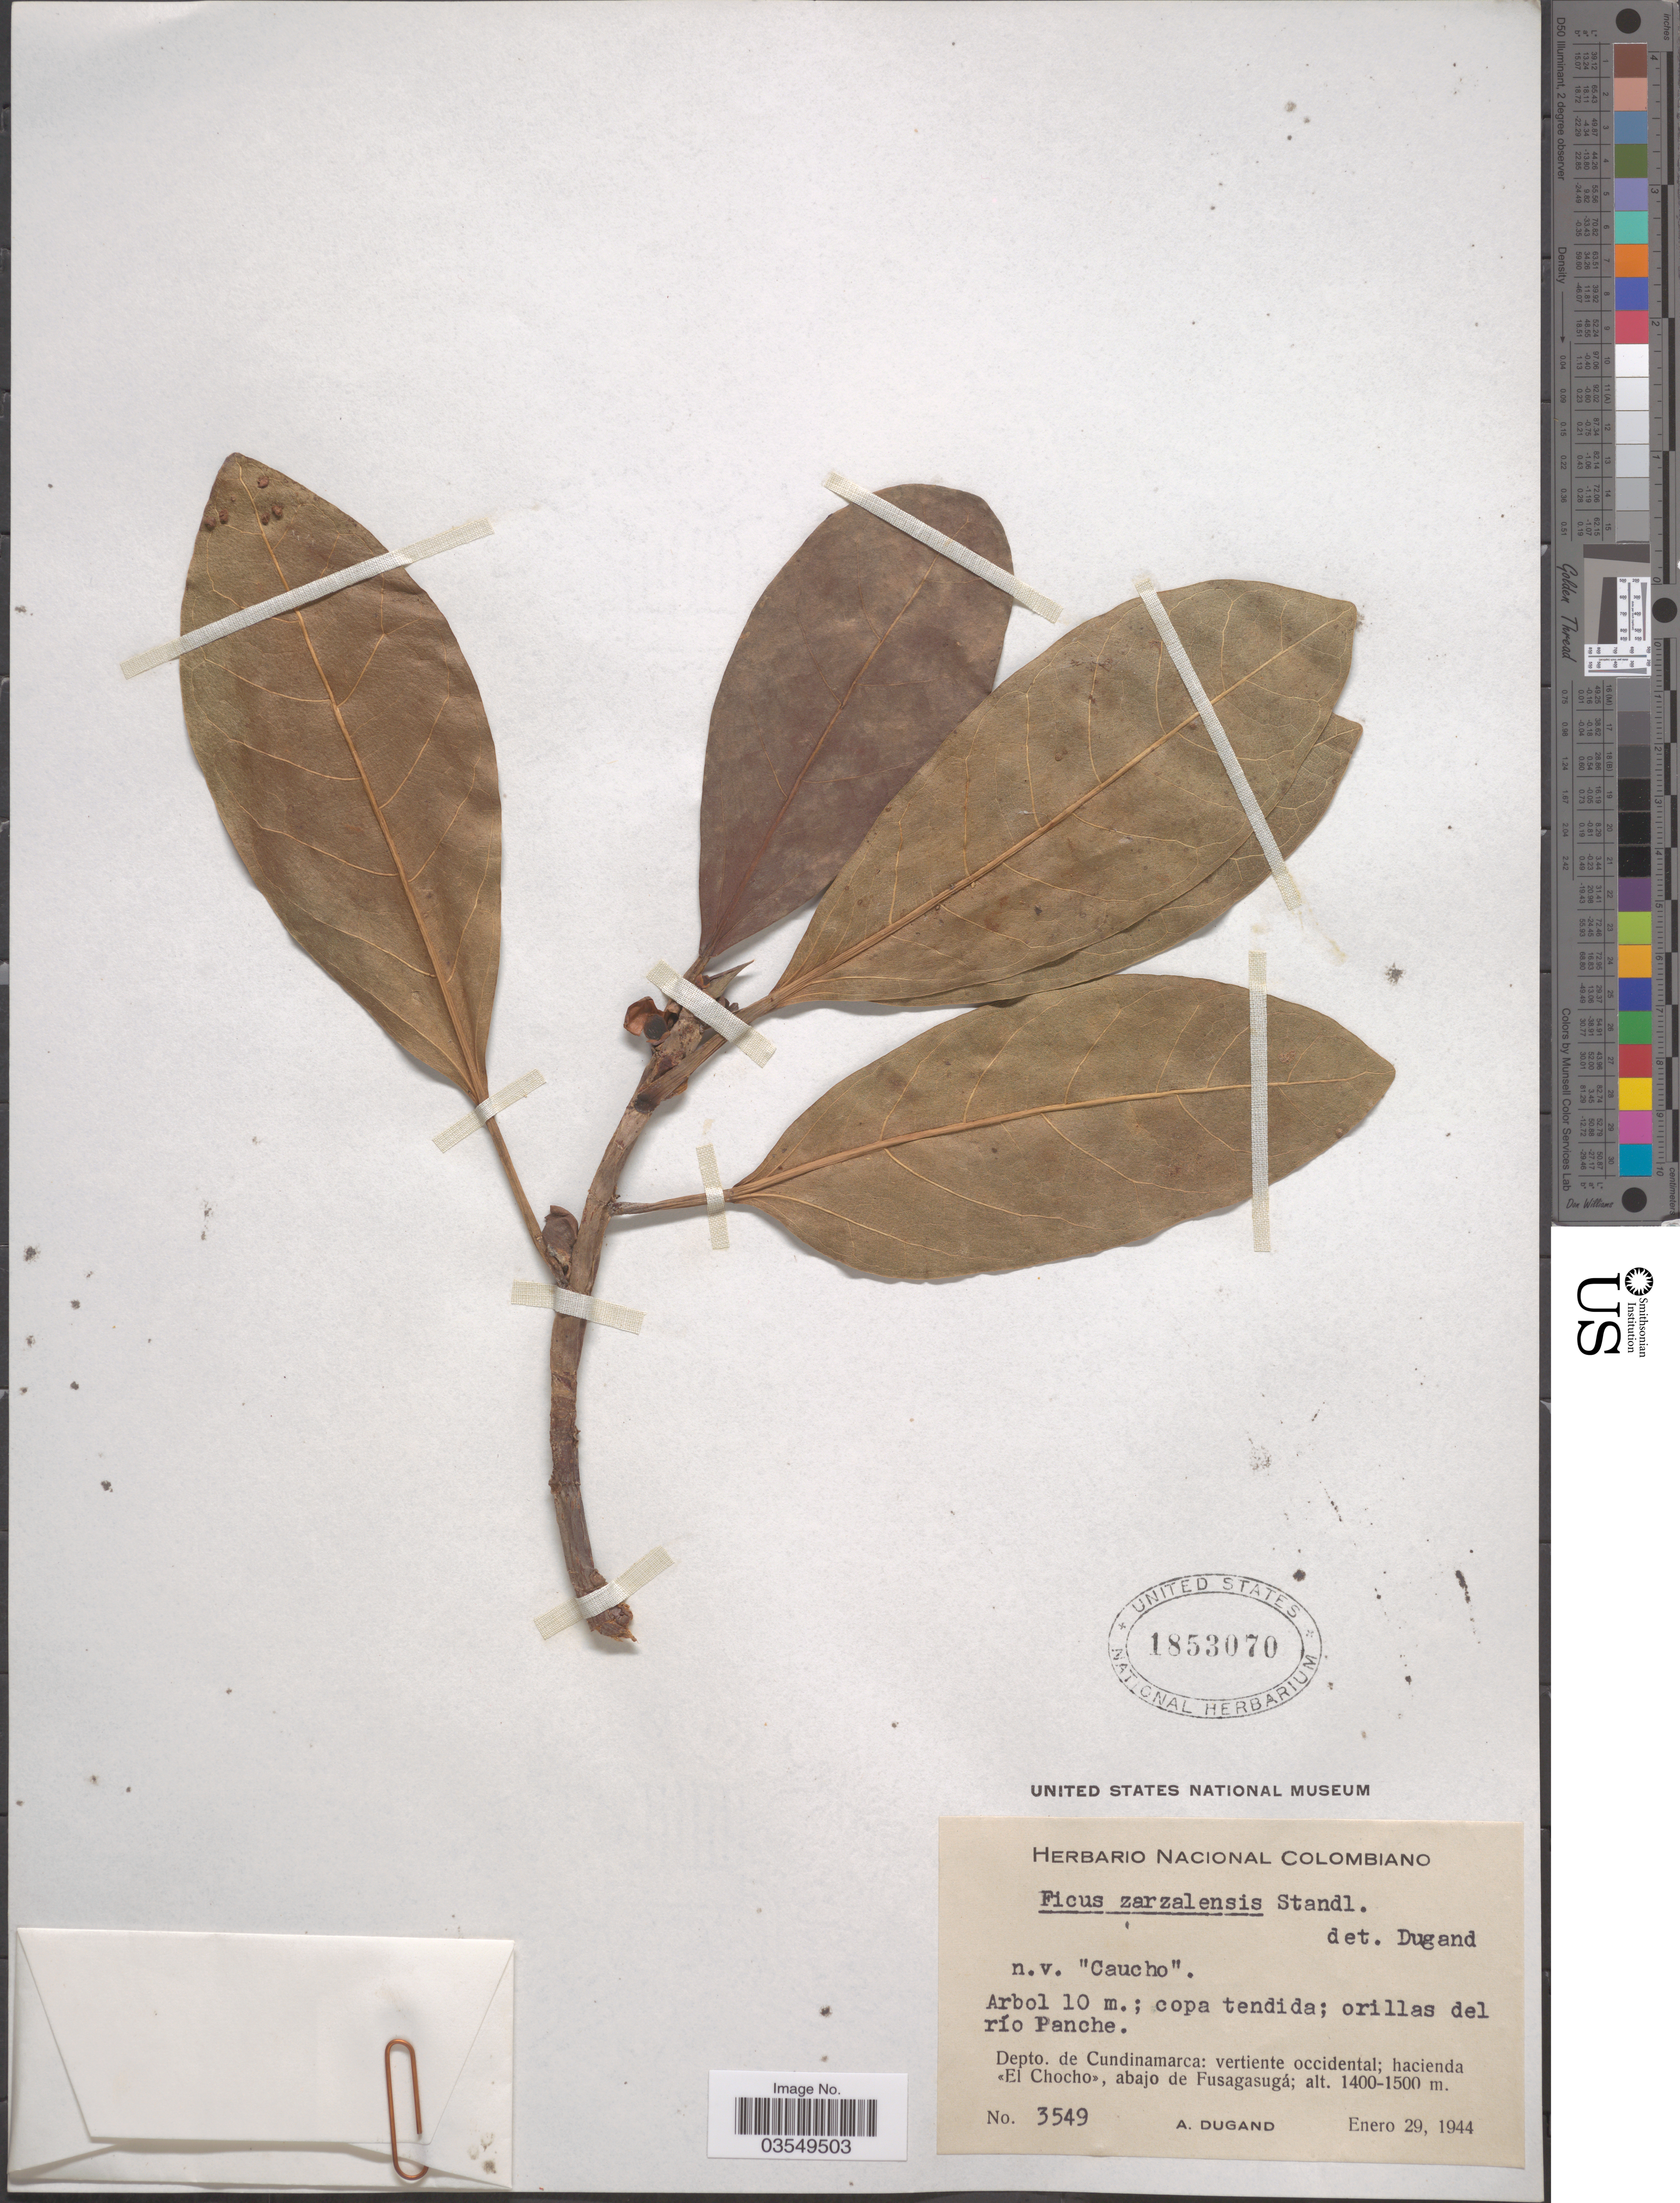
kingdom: Plantae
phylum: Tracheophyta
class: Magnoliopsida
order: Rosales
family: Moraceae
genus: Ficus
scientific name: Ficus zarzalensis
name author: Standl.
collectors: A. Dugand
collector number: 3549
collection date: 1944-01-29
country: Colombia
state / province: Cundinamarca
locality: Depto. de Cundinamarca: vertiente occidental; hacienda <<El Chocho>>, abajo de Fusagasugá.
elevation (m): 1400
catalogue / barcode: US 1853070